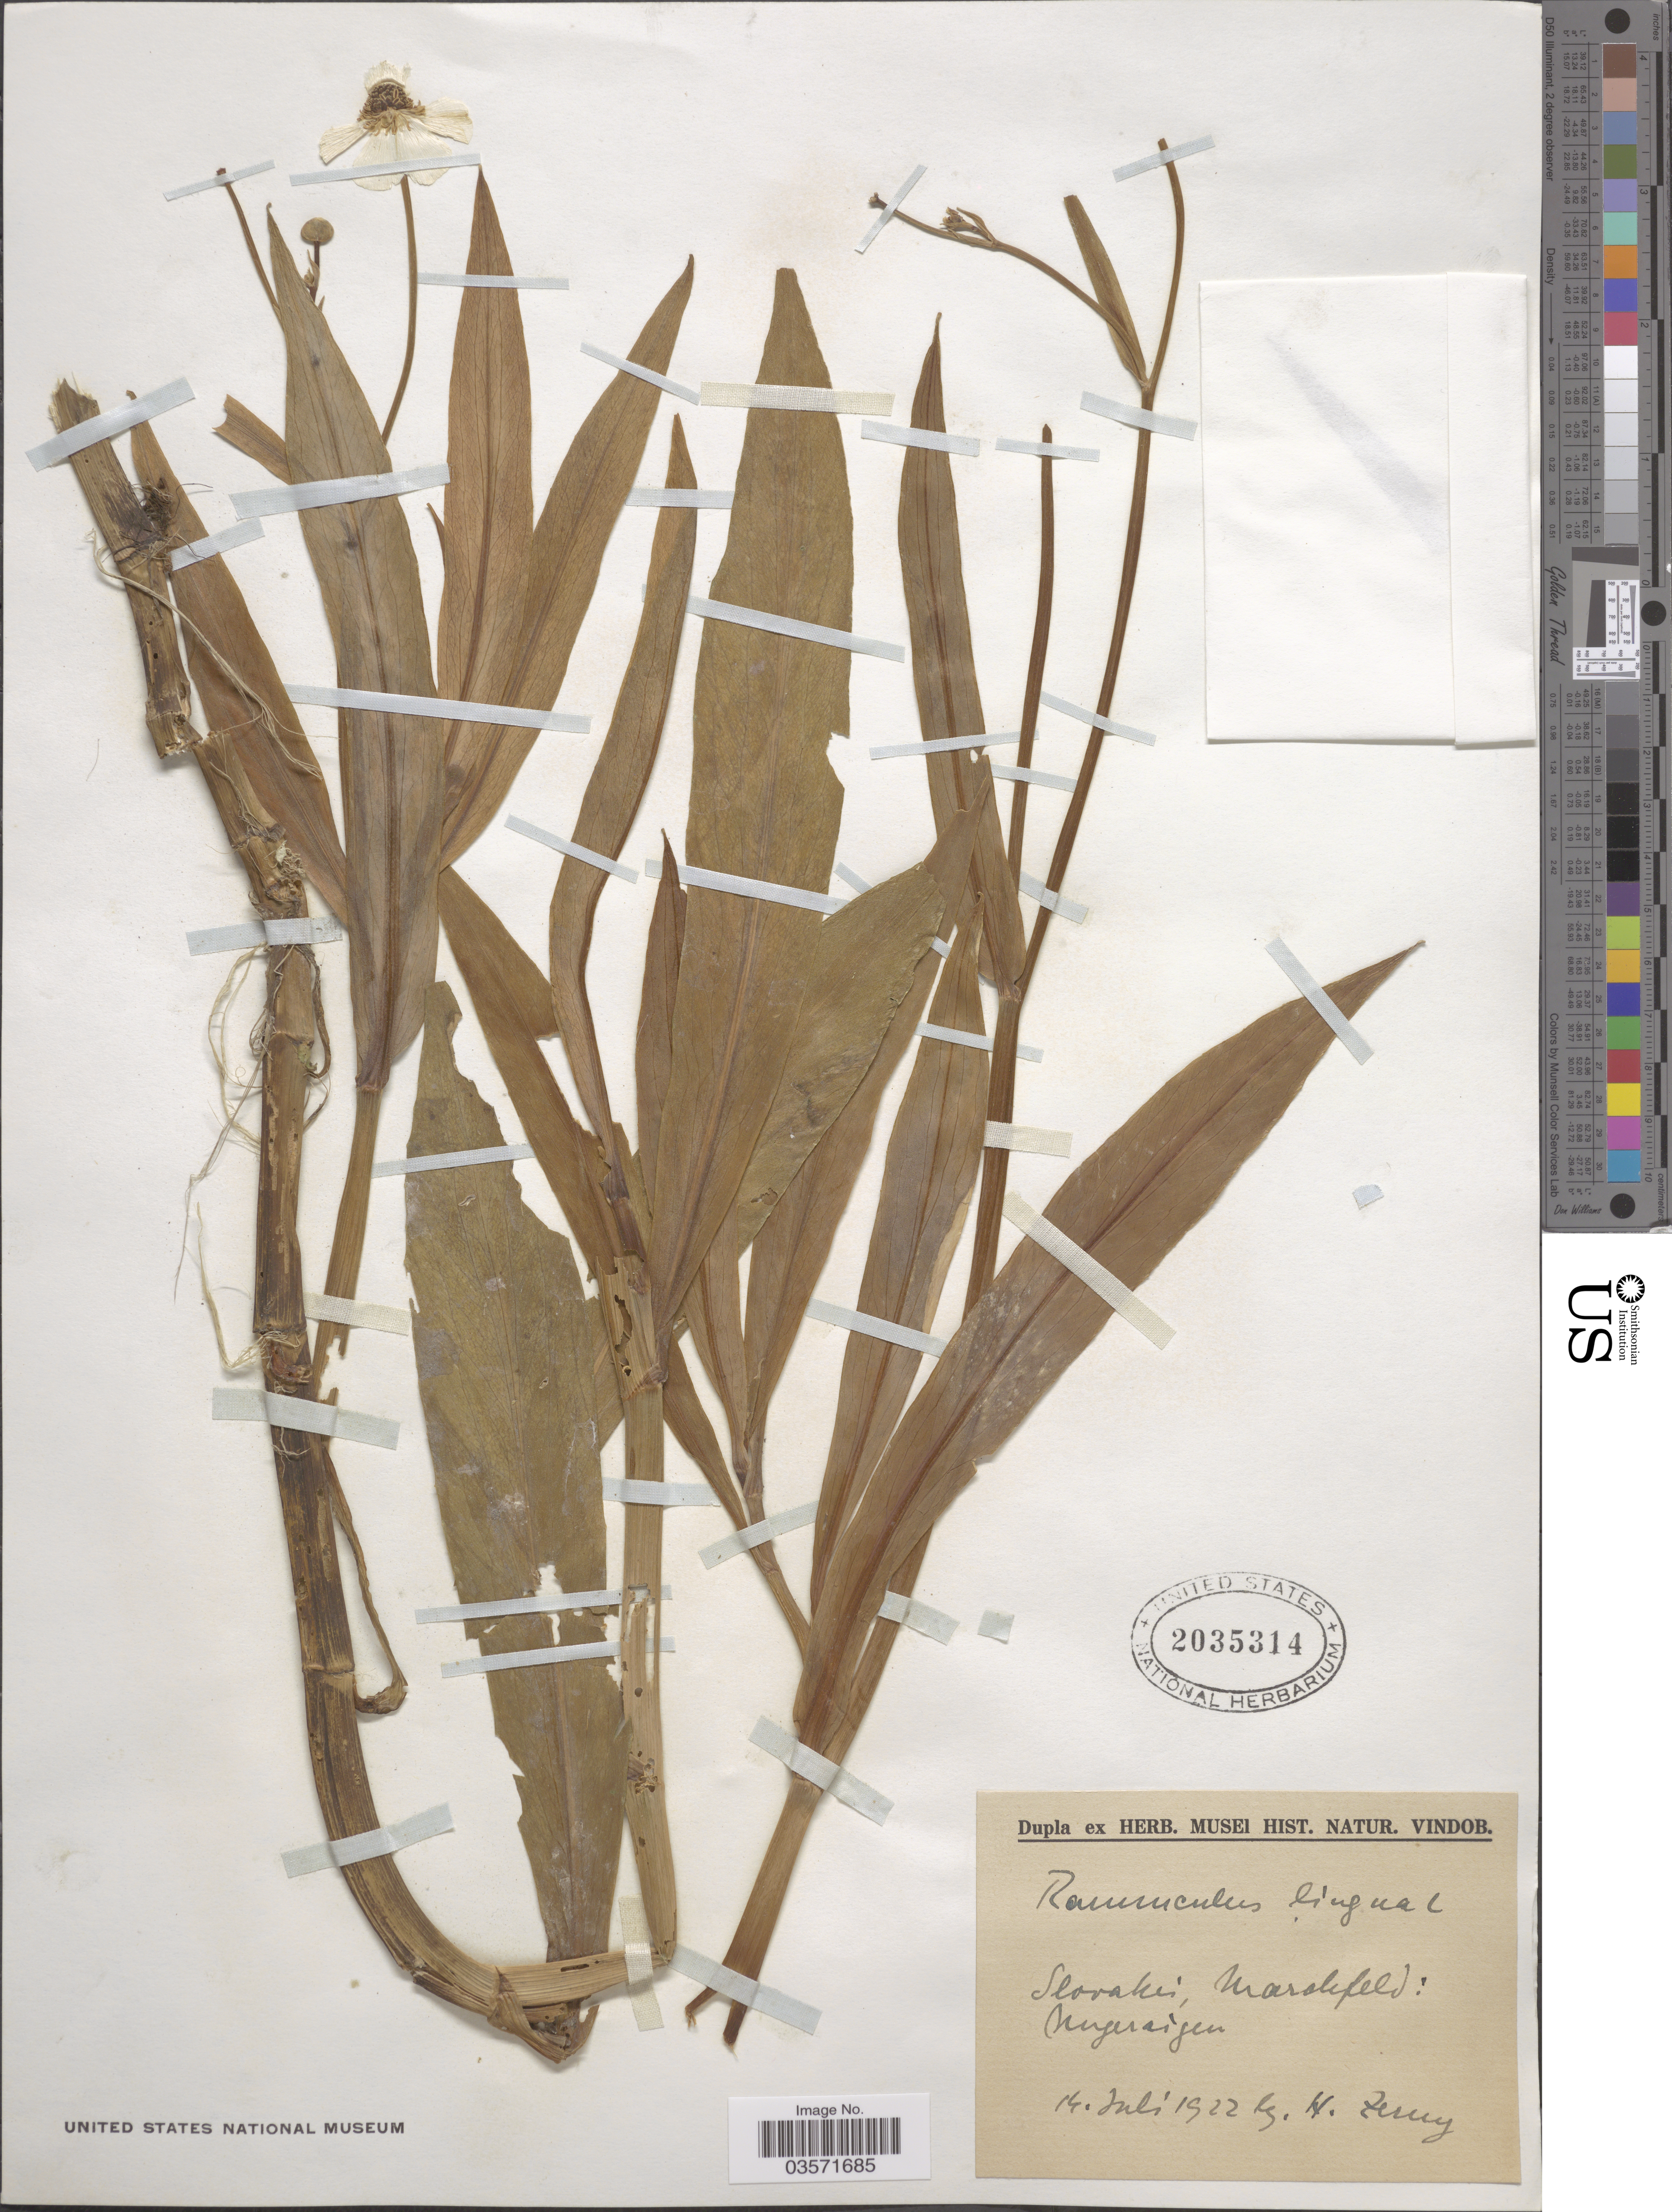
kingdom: Plantae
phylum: Tracheophyta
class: Magnoliopsida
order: Ranunculales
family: Ranunculaceae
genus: Ranunculus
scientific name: Ranunculus lingua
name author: L.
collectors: H. Zerny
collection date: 1922-07-14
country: Slovakia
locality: Slovakei, Mardefeld: Nugeraigen [interpreted].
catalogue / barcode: US 2035314